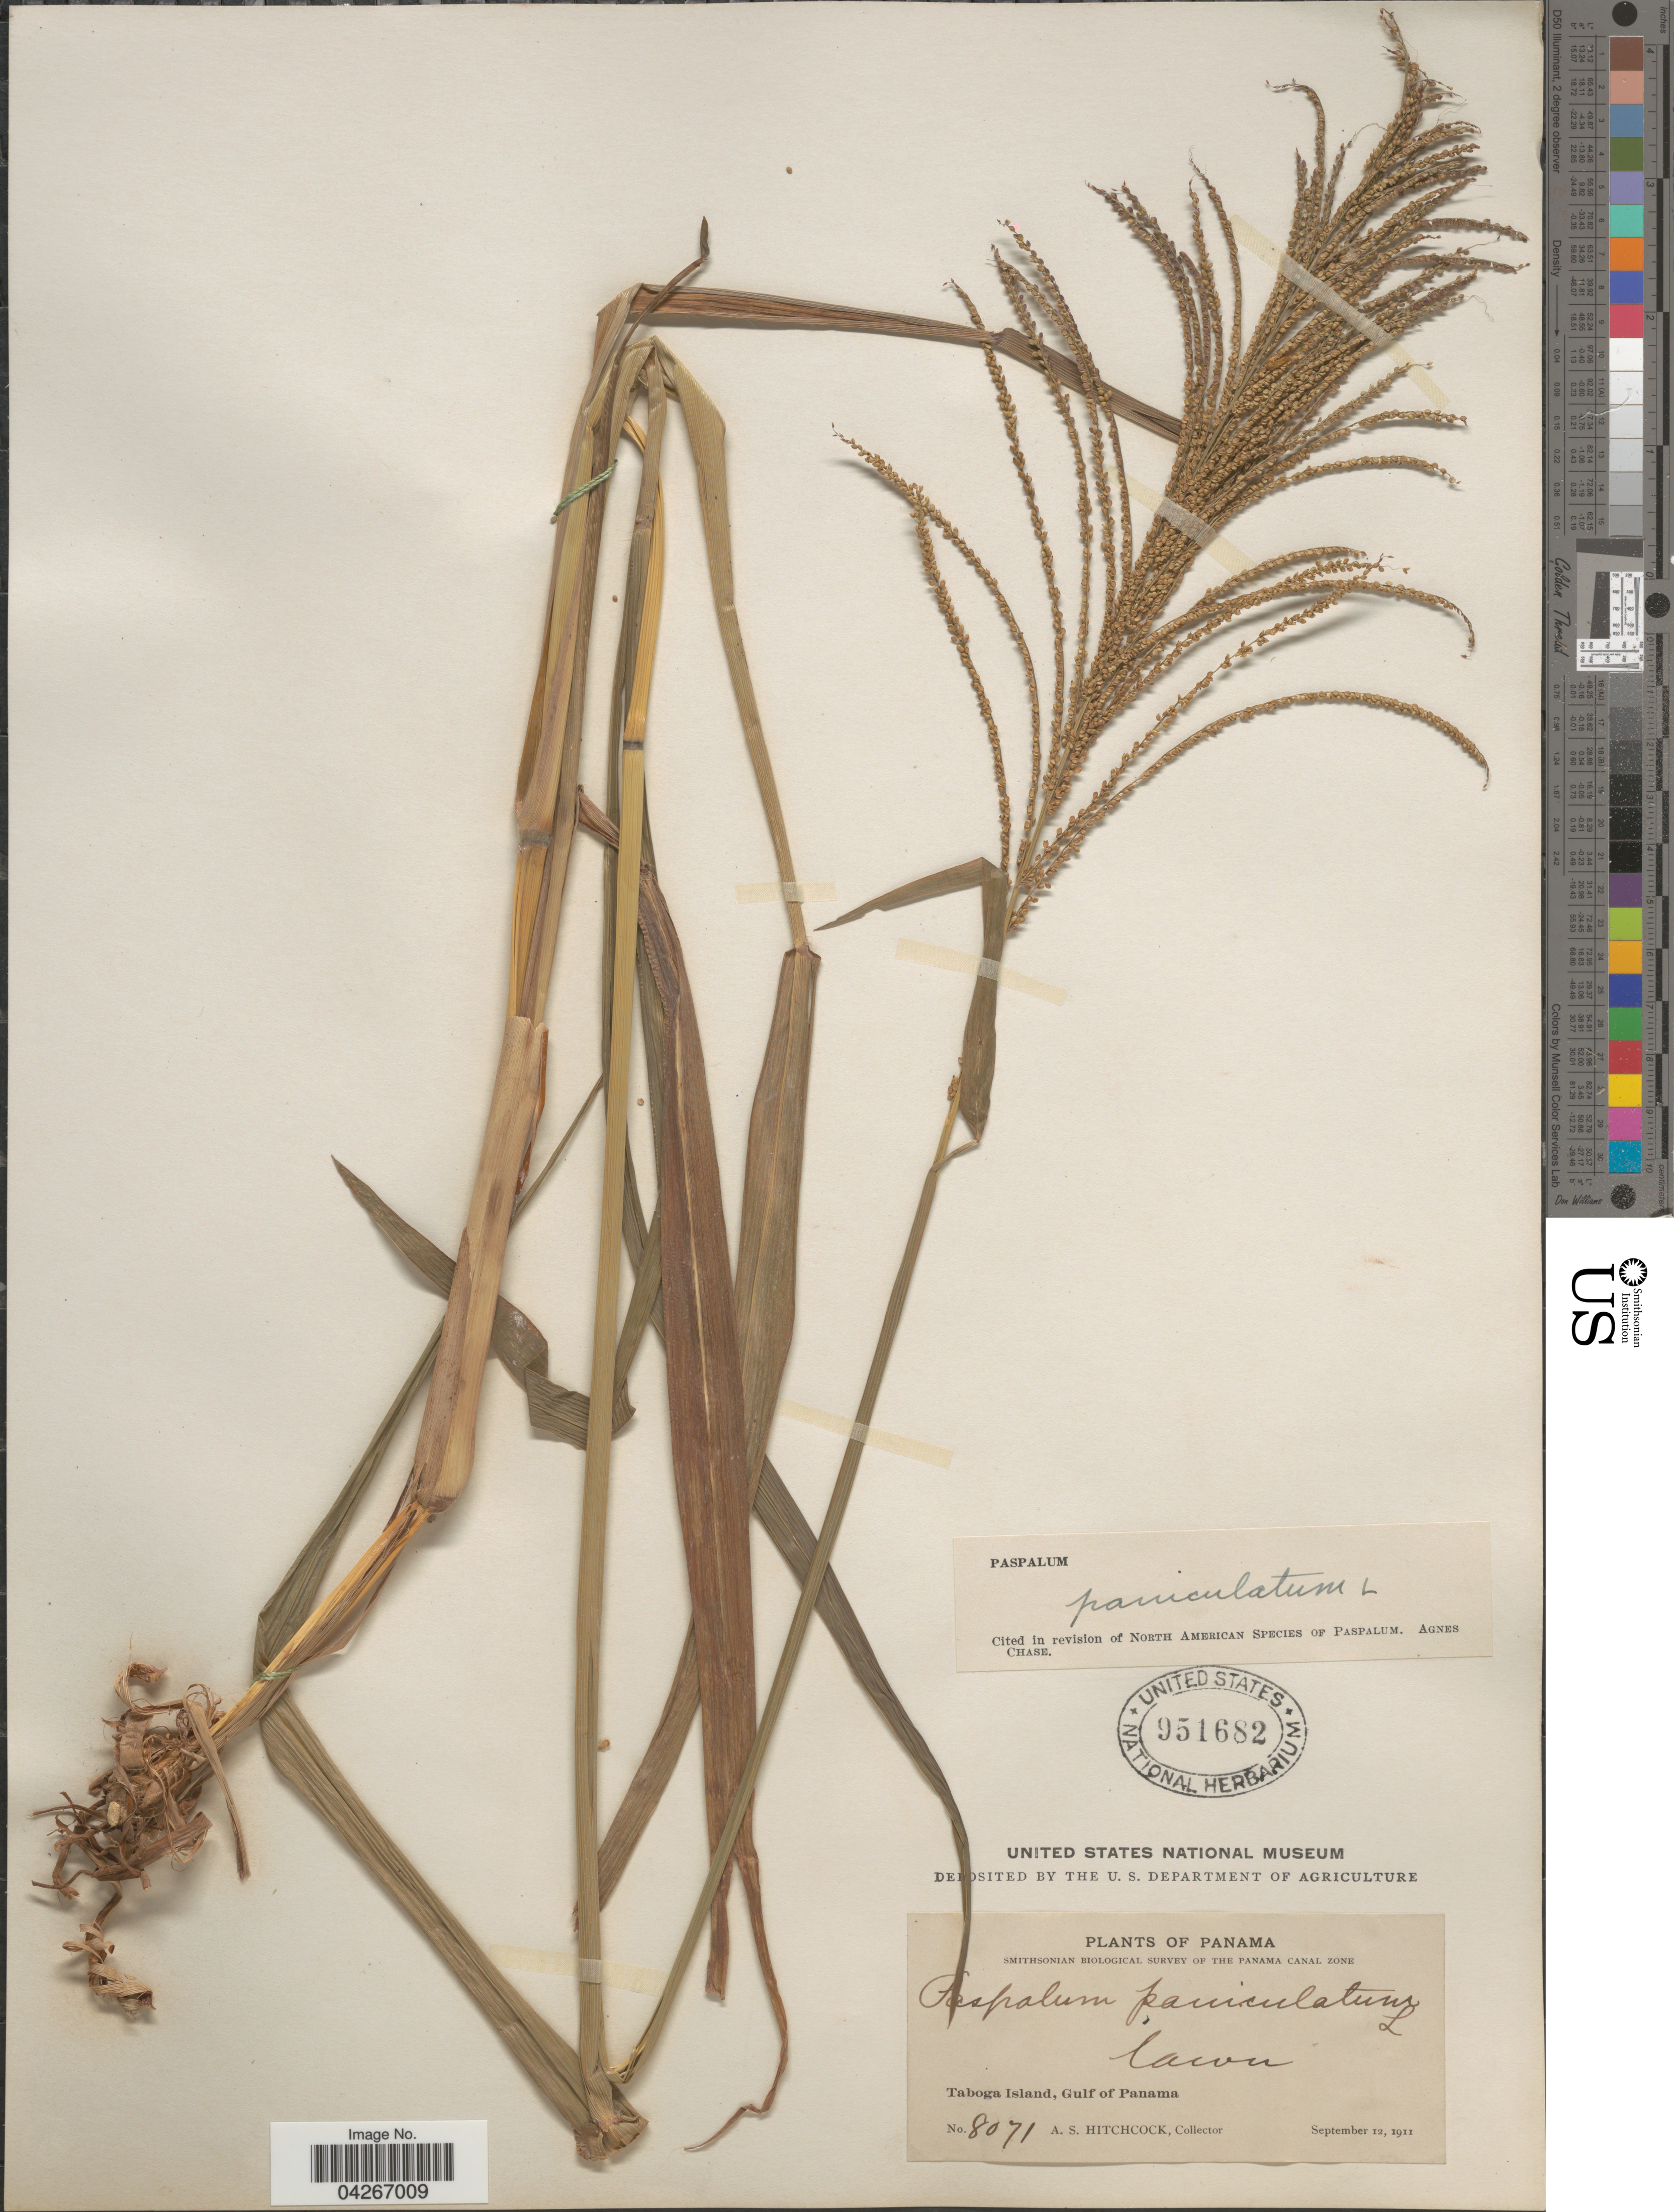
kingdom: Plantae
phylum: Tracheophyta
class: Liliopsida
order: Poales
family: Poaceae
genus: Paspalum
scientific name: Paspalum paniculatum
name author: L.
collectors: A. S. Hitchcock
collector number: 8071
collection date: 1911-09-12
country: Panama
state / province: Panamá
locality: Smithsonian Biological Survey Of The Panama Canal Zone. Taboga Island, Gulf of Panama.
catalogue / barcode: US 951682